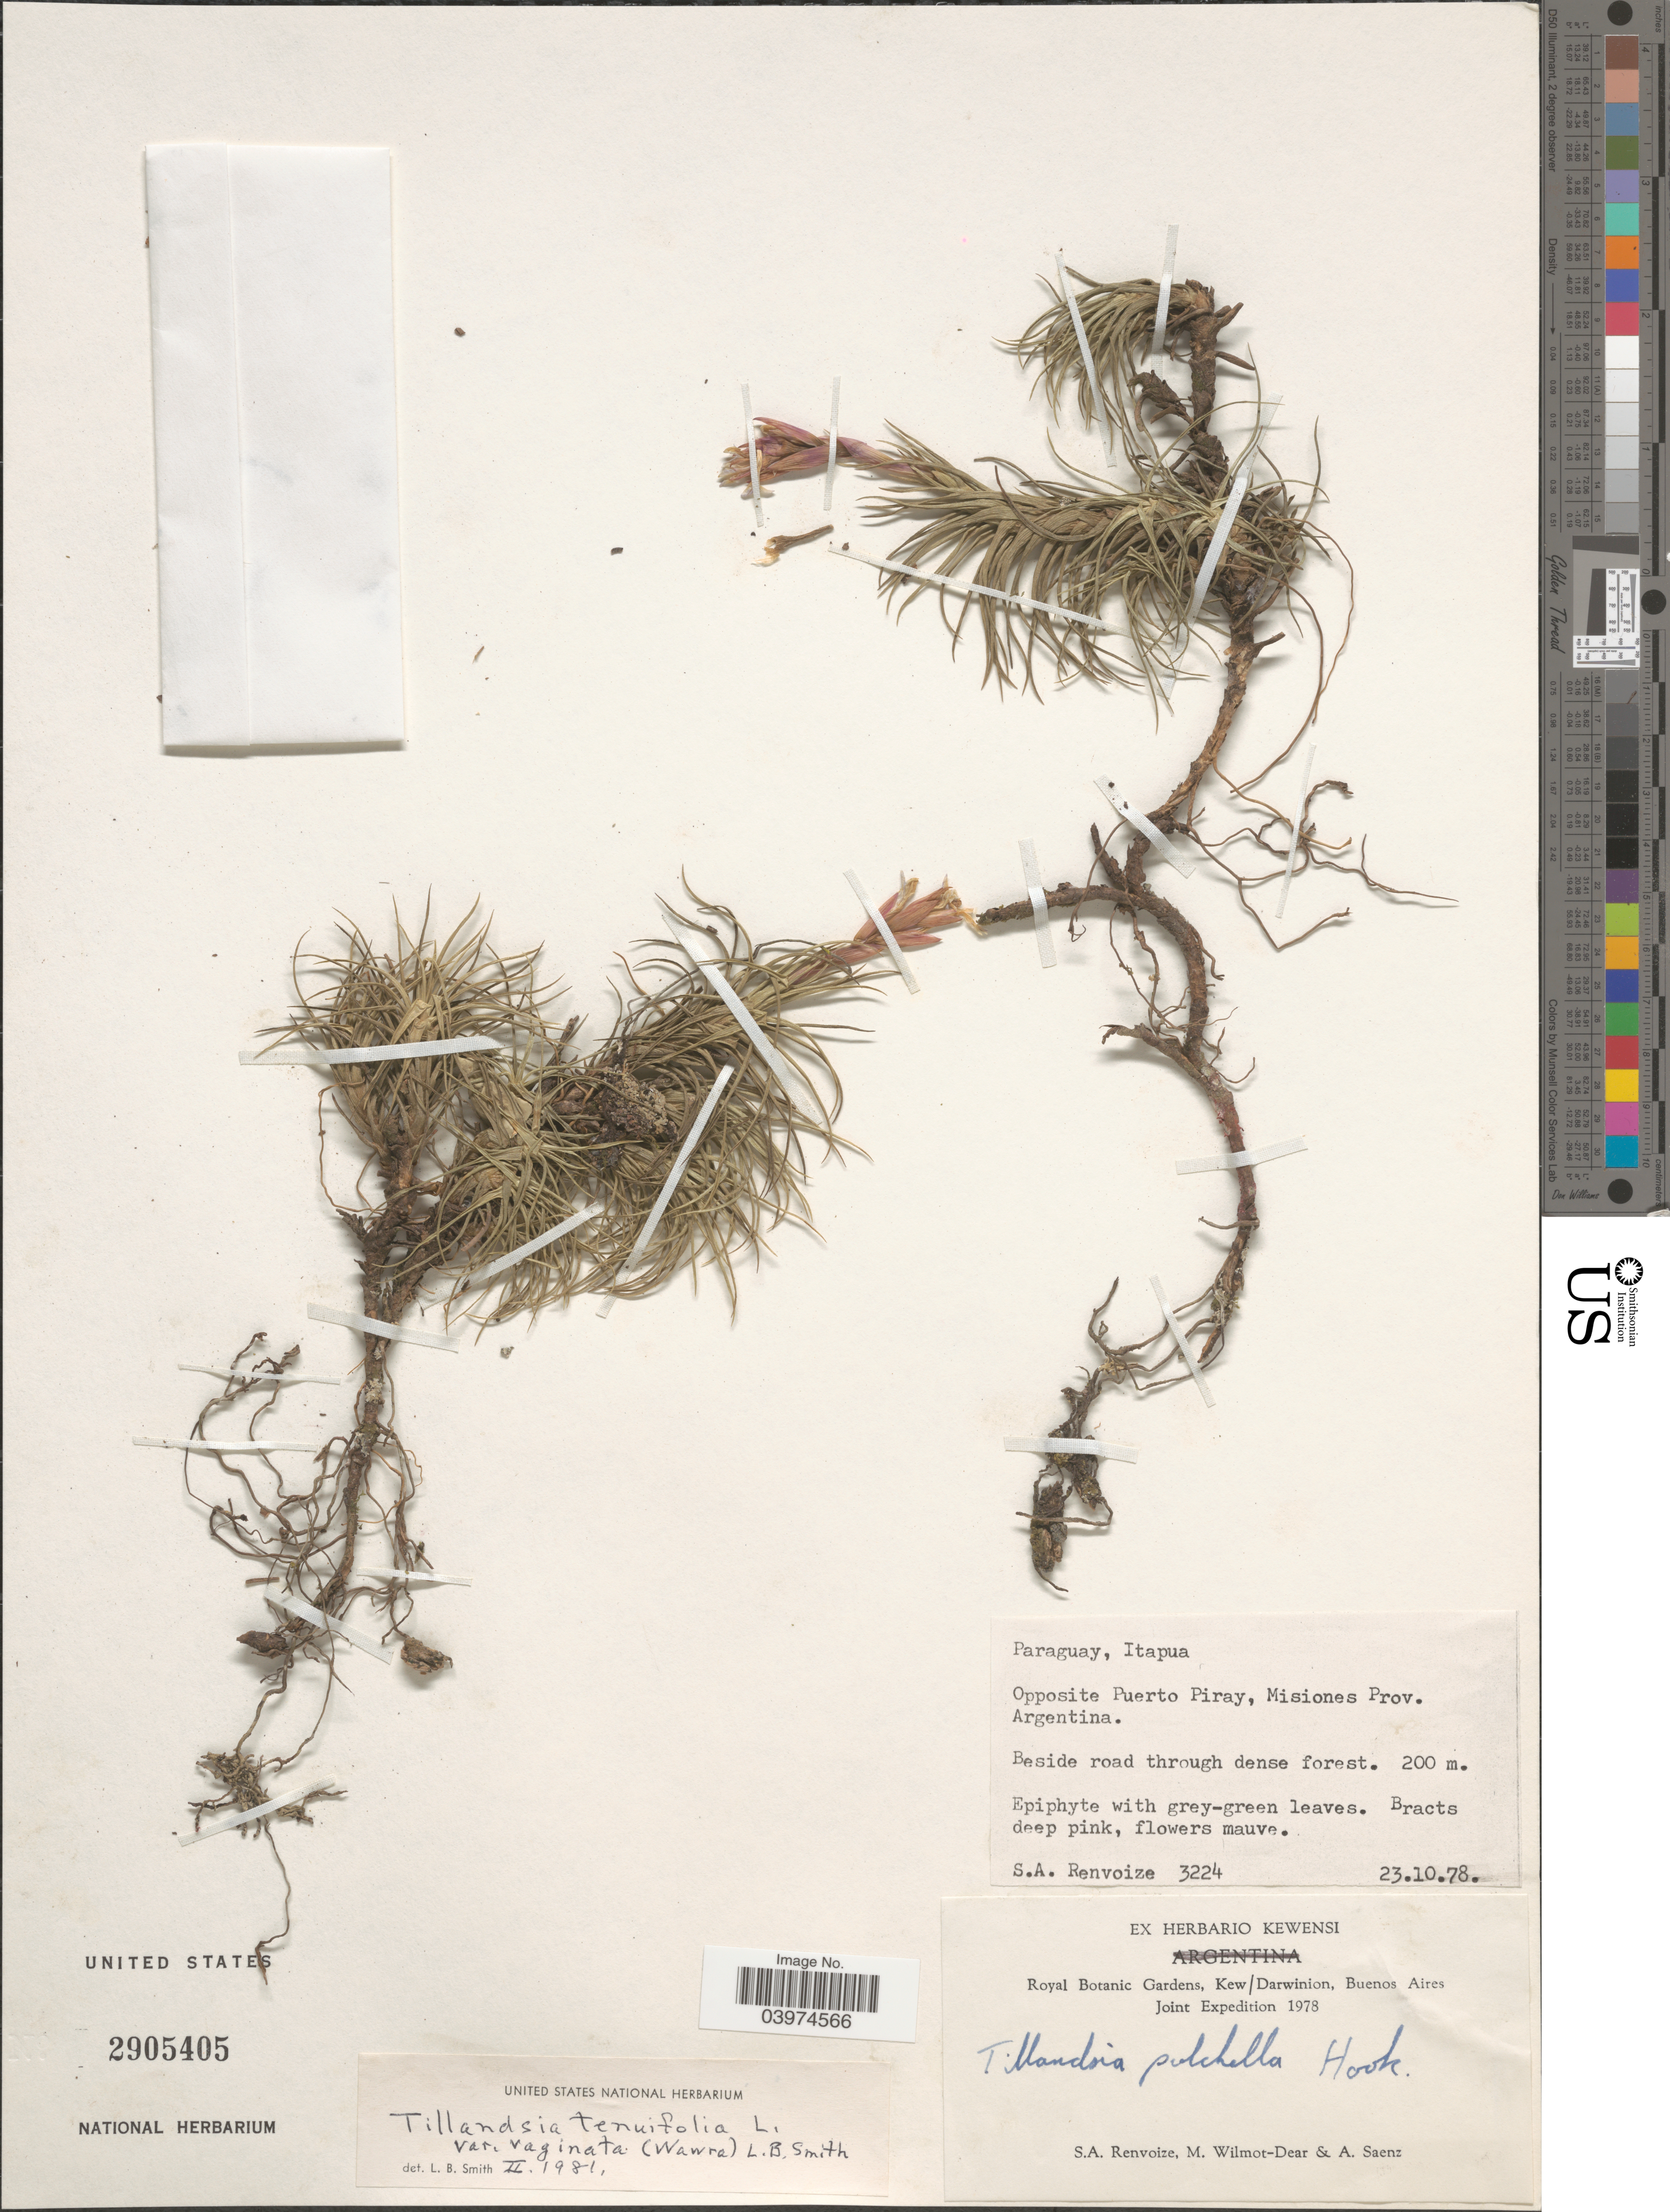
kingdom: Plantae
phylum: Tracheophyta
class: Liliopsida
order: Poales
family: Bromeliaceae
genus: Tillandsia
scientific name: Tillandsia tenuifolia var. vaginata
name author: (Wawra) L.B. Sm.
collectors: S. A. Renvoize, M. Wilmot-Dear & A. Saenz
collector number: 3224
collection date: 1978-10-23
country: Paraguay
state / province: Itapua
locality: Opposite Puerto Piray, Misiones Prov. Beside road through dense forest. Royal Botanic Gardens, Kew/Darwinion, Buenos Aires Joint Expedition 1978.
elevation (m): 200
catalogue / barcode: US 2905405